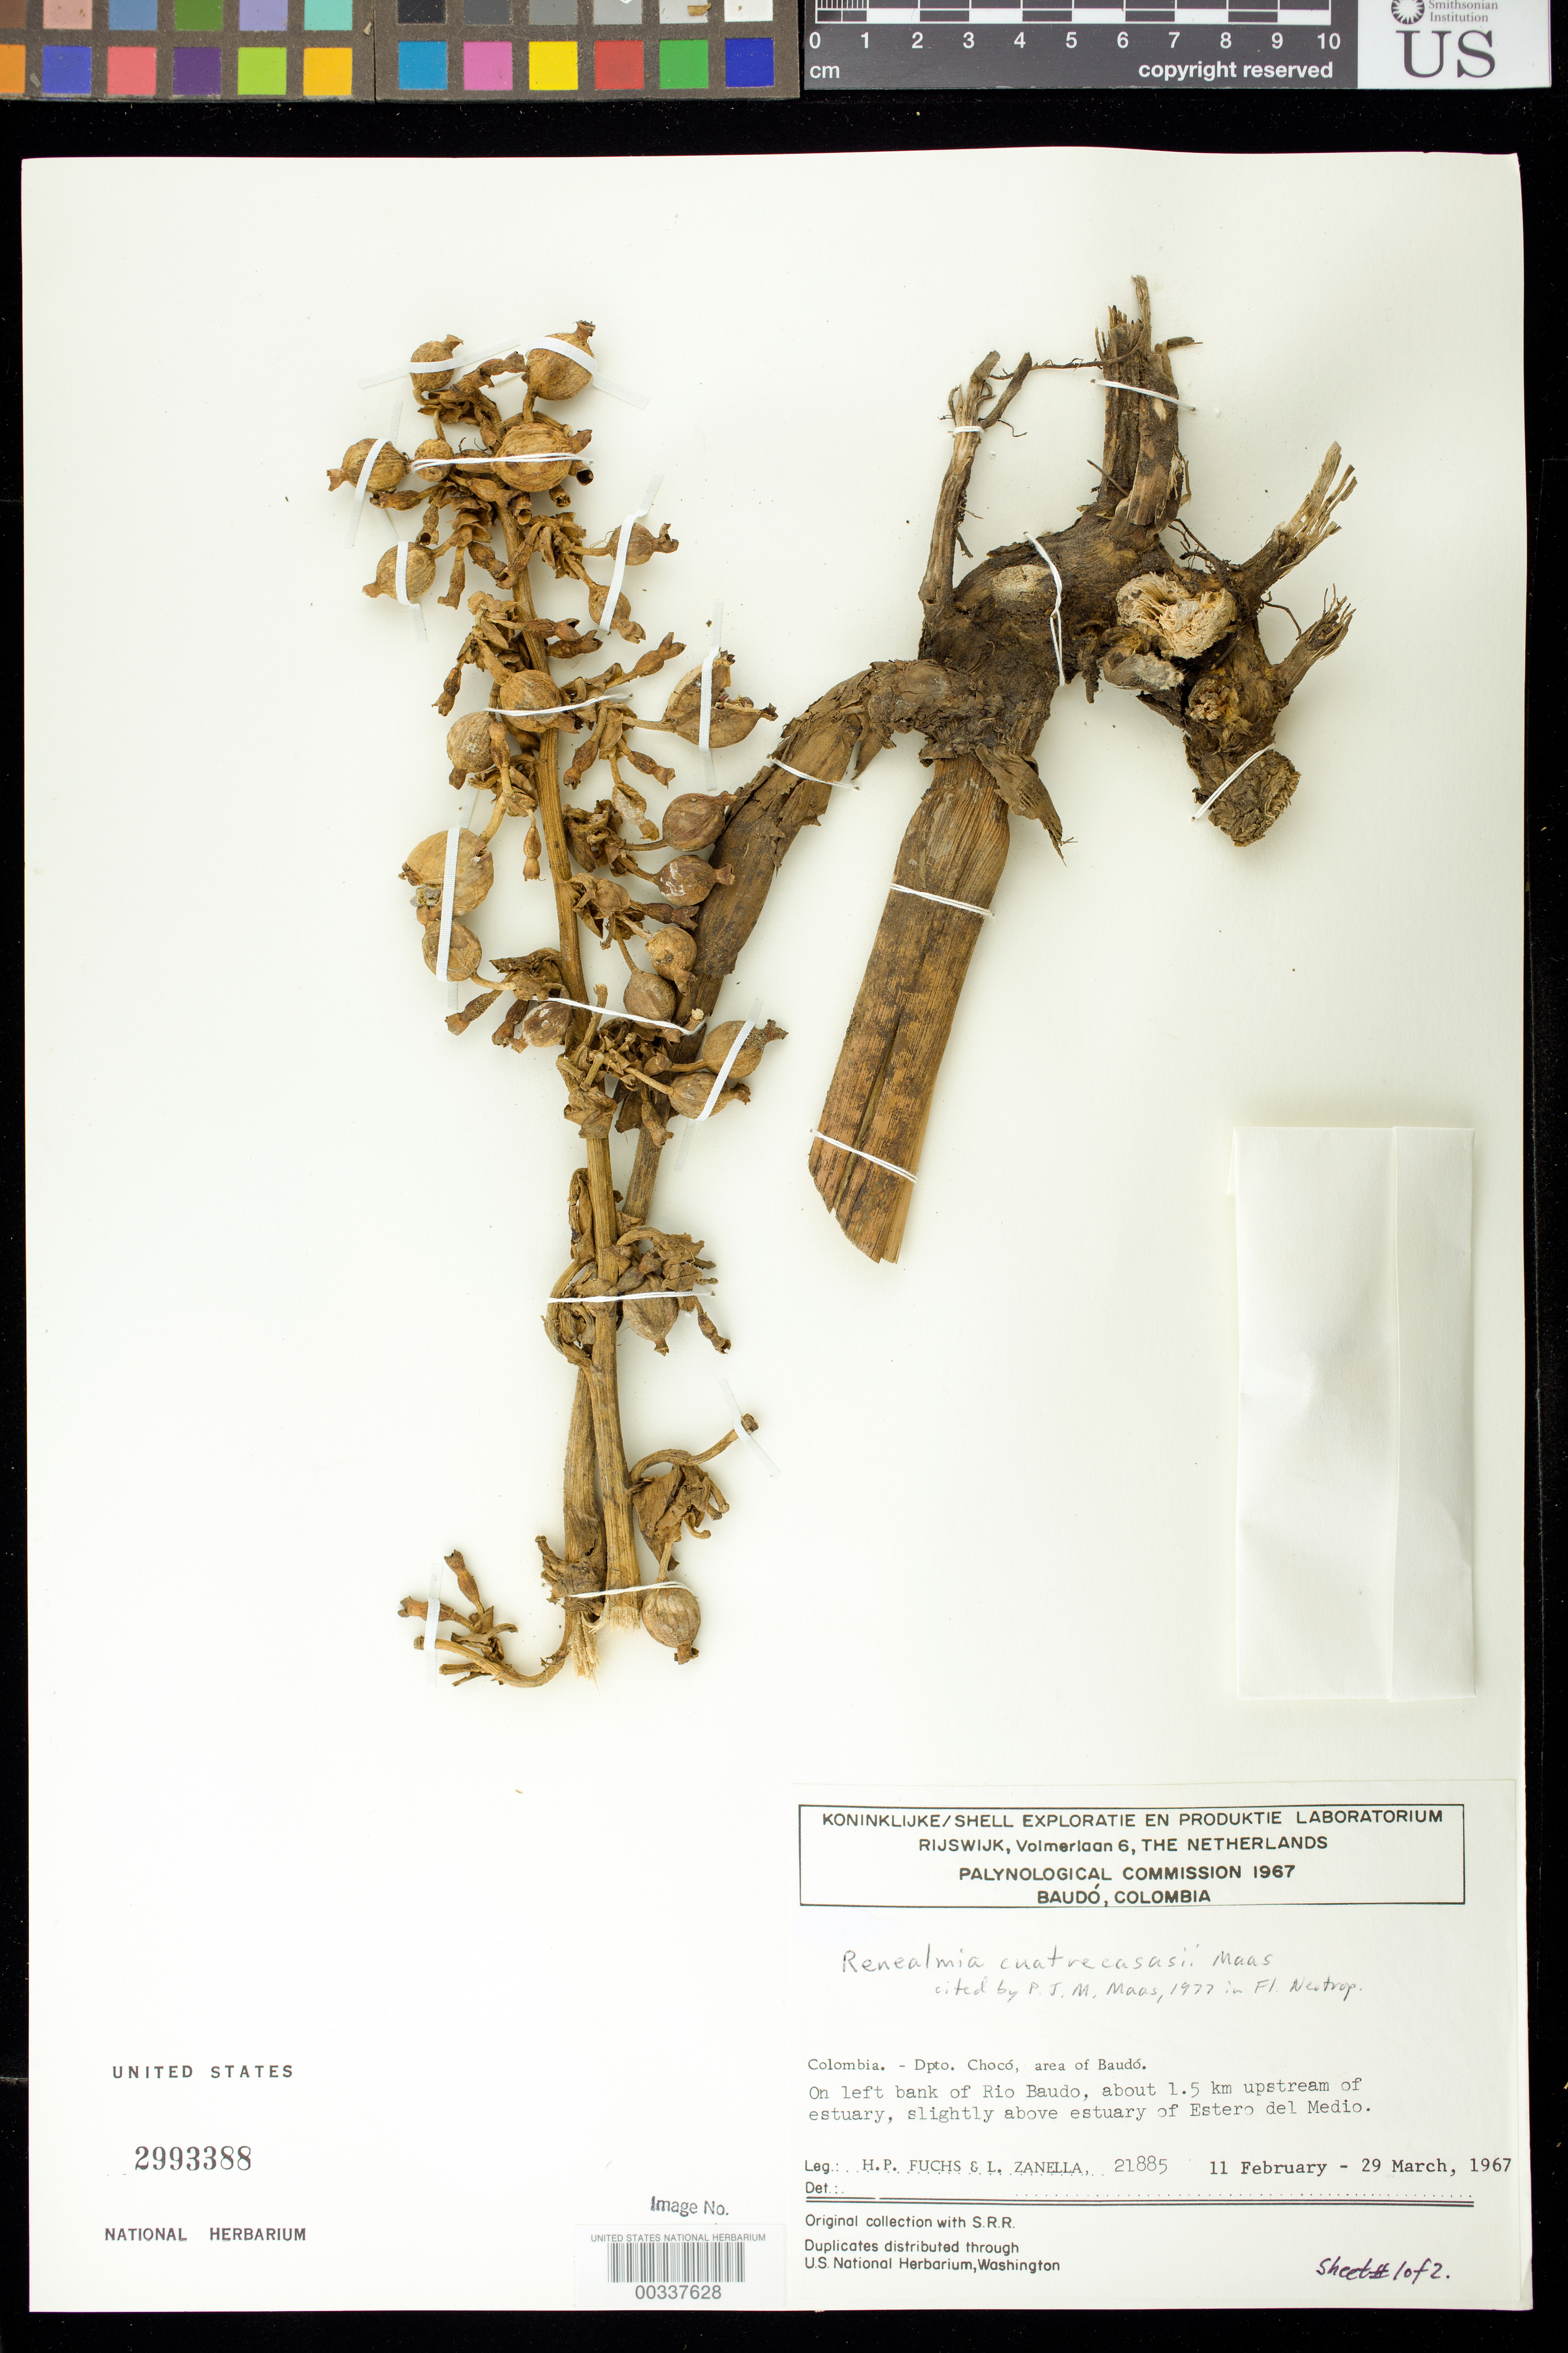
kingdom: Plantae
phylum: Tracheophyta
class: Liliopsida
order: Zingiberales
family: Zingiberaceae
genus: Renealmia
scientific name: Renealmia cuatrecasasii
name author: Maas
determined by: Maas, Paul J. M.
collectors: H. P. Fuchs & L. Zanella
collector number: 21885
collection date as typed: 11 Feb 1967 to 29 Mar 1967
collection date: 1967-02-11/1967-03-29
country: Colombia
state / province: Chocó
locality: Area of Baudo - on left bank of Rio Baudo, about 1.5 km upstream of Estuary, slightly above estuary of Estero del Medio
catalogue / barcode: US 2993388